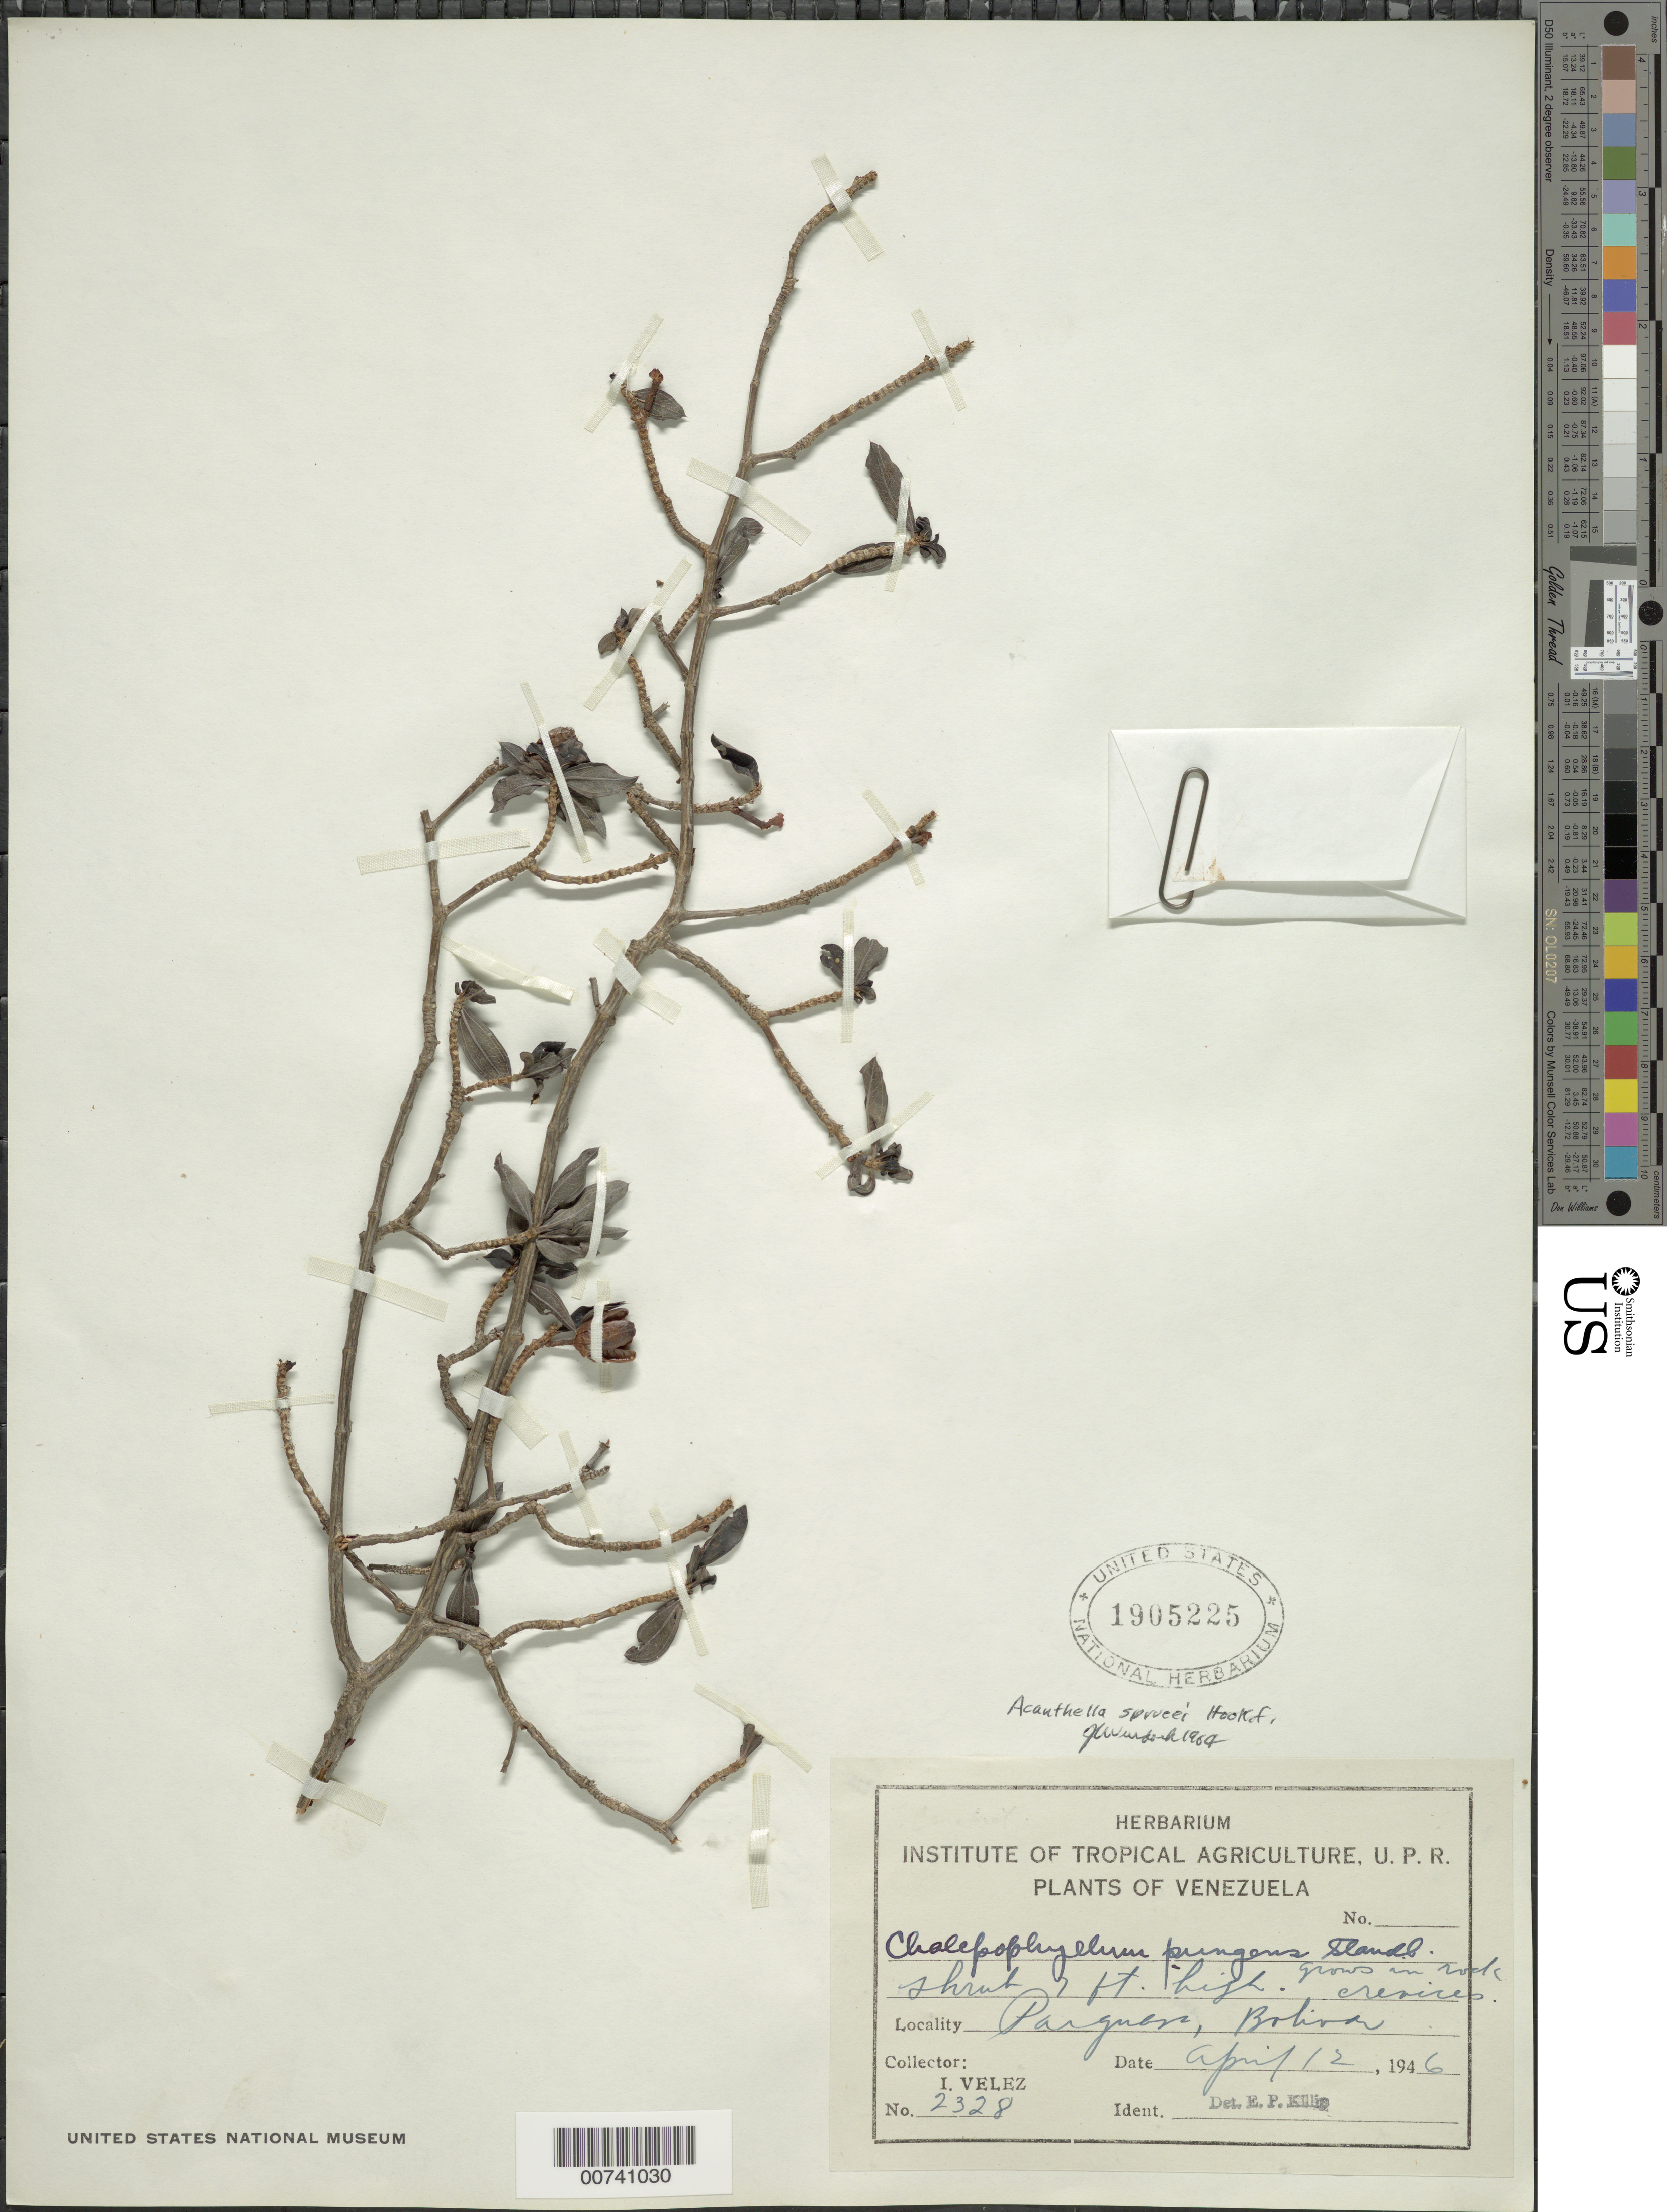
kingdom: Plantae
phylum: Tracheophyta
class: Magnoliopsida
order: Myrtales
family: Melastomataceae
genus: Acanthella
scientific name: Acanthella sprucei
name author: Benth. & Hook. f.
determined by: Wurdack, John J., (US), US (UNITED STATES)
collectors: I. Velez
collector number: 2328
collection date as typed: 12-Apr-46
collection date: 1946-04-12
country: Venezuela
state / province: Bolívar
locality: Parguasa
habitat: Growing in rock crevices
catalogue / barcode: US 1905225